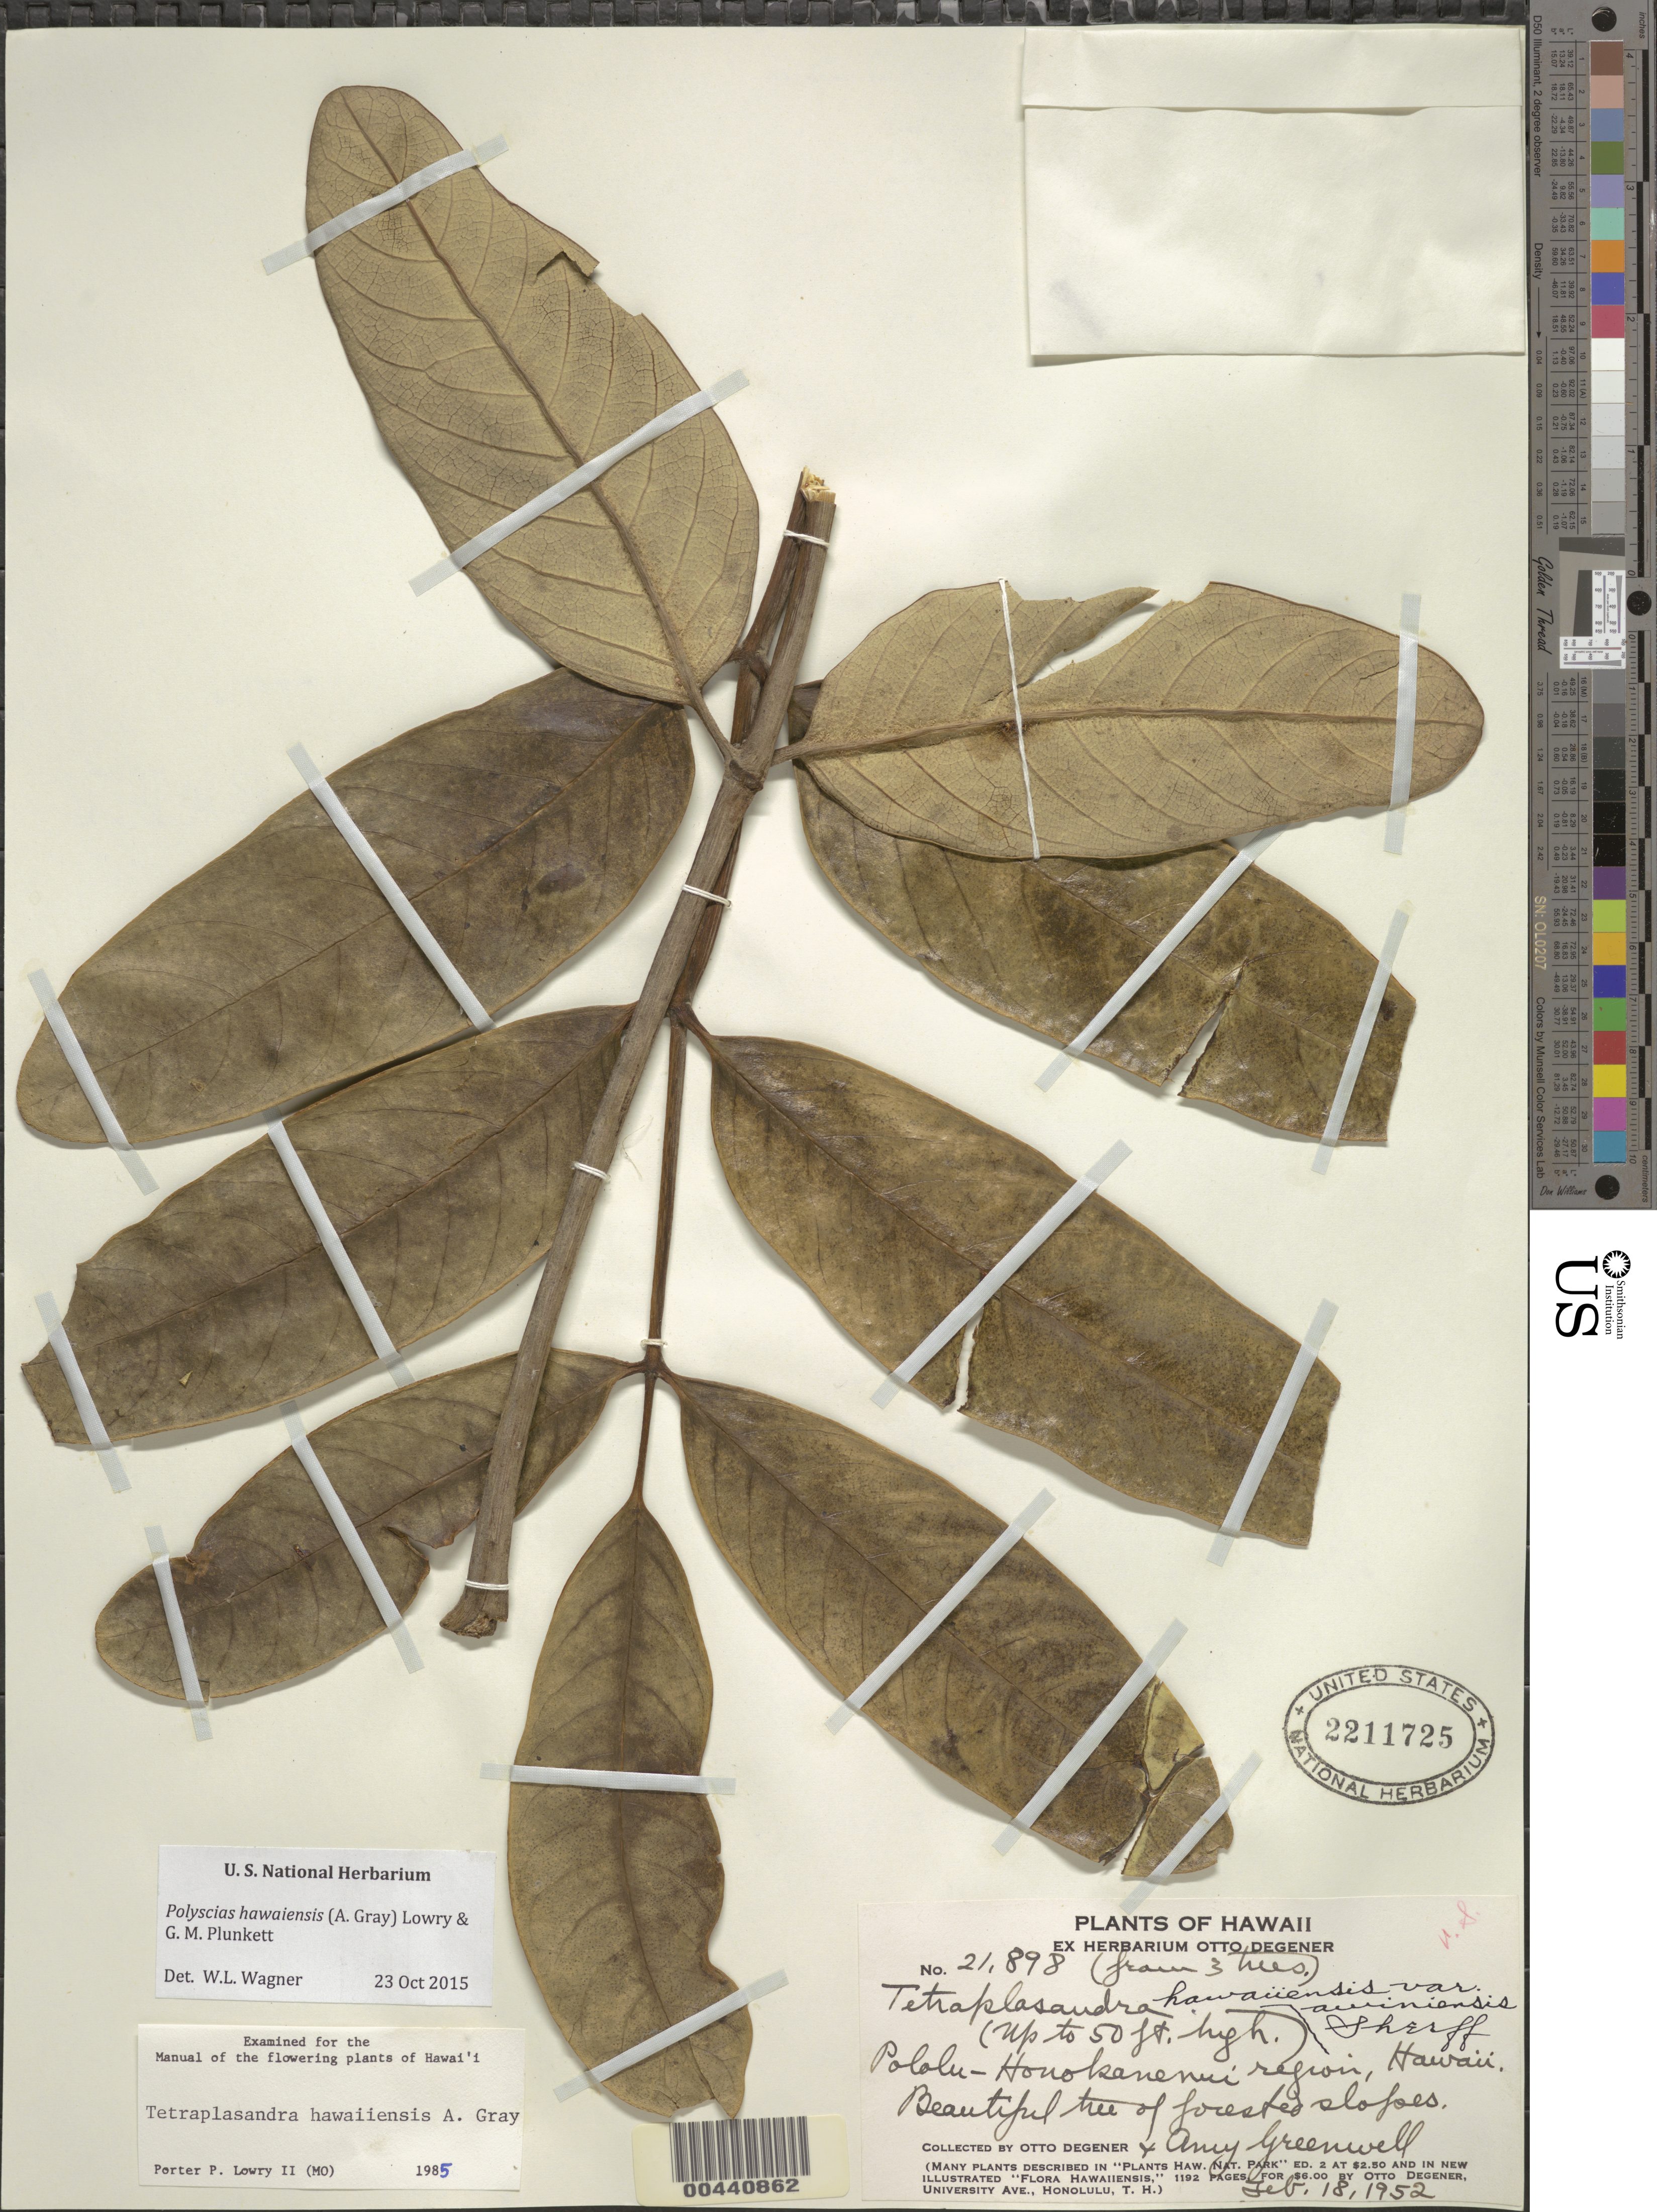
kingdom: Plantae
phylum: Tracheophyta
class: Magnoliopsida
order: Apiales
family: Araliaceae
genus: Polyscias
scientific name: Polyscias hawaiensis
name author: (A. Gray) Lowry & G. M. Plunkett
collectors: O. Degener & A. B. Greenwell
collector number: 21898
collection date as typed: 18 Feb 1952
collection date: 1952-02-18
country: United States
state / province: Hawaii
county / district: Hawaii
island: Hawaii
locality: Pololu-Honokanenui region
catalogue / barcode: US 2211725